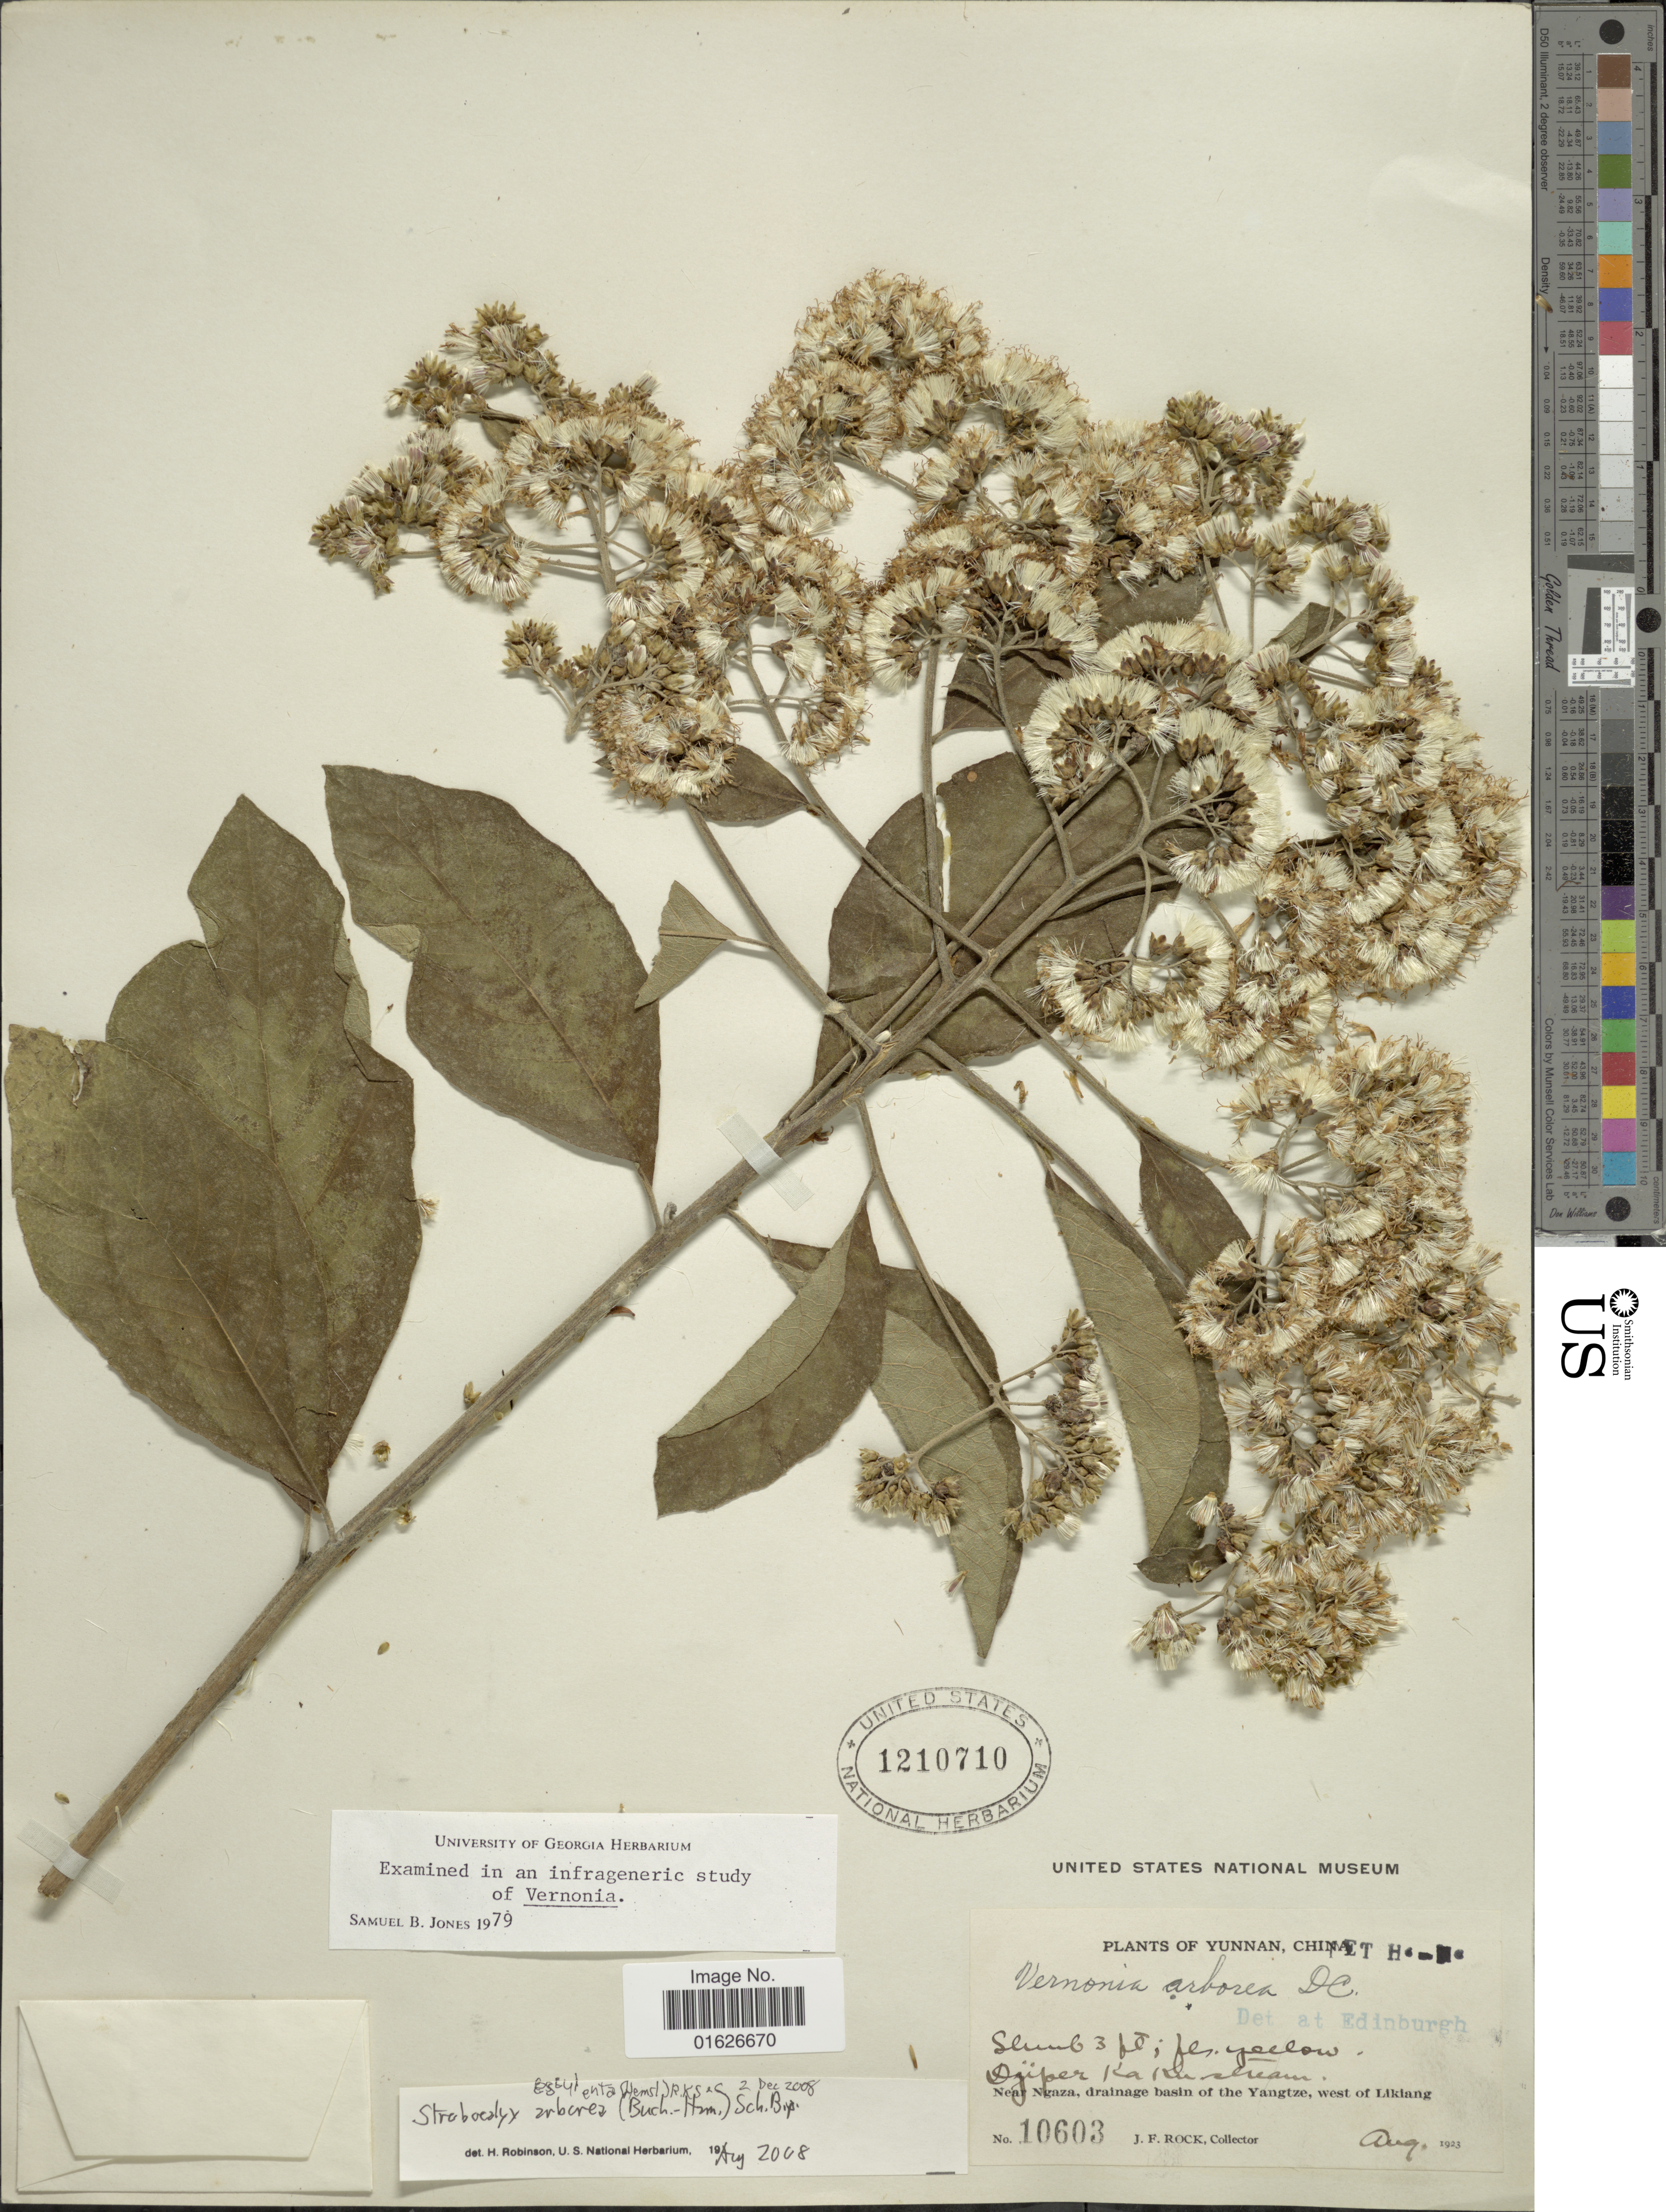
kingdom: Plantae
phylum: Tracheophyta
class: Magnoliopsida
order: Asterales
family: Asteraceae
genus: Vernonia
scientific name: Vernonia esculenta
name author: Hemsl.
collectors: J. Rock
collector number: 10603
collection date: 1923-08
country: China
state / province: Yunnan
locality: Djiper Ka Ku stream, Near Ngaza, drainage basin of the Yangtze, west of Likiang.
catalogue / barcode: US 1210710